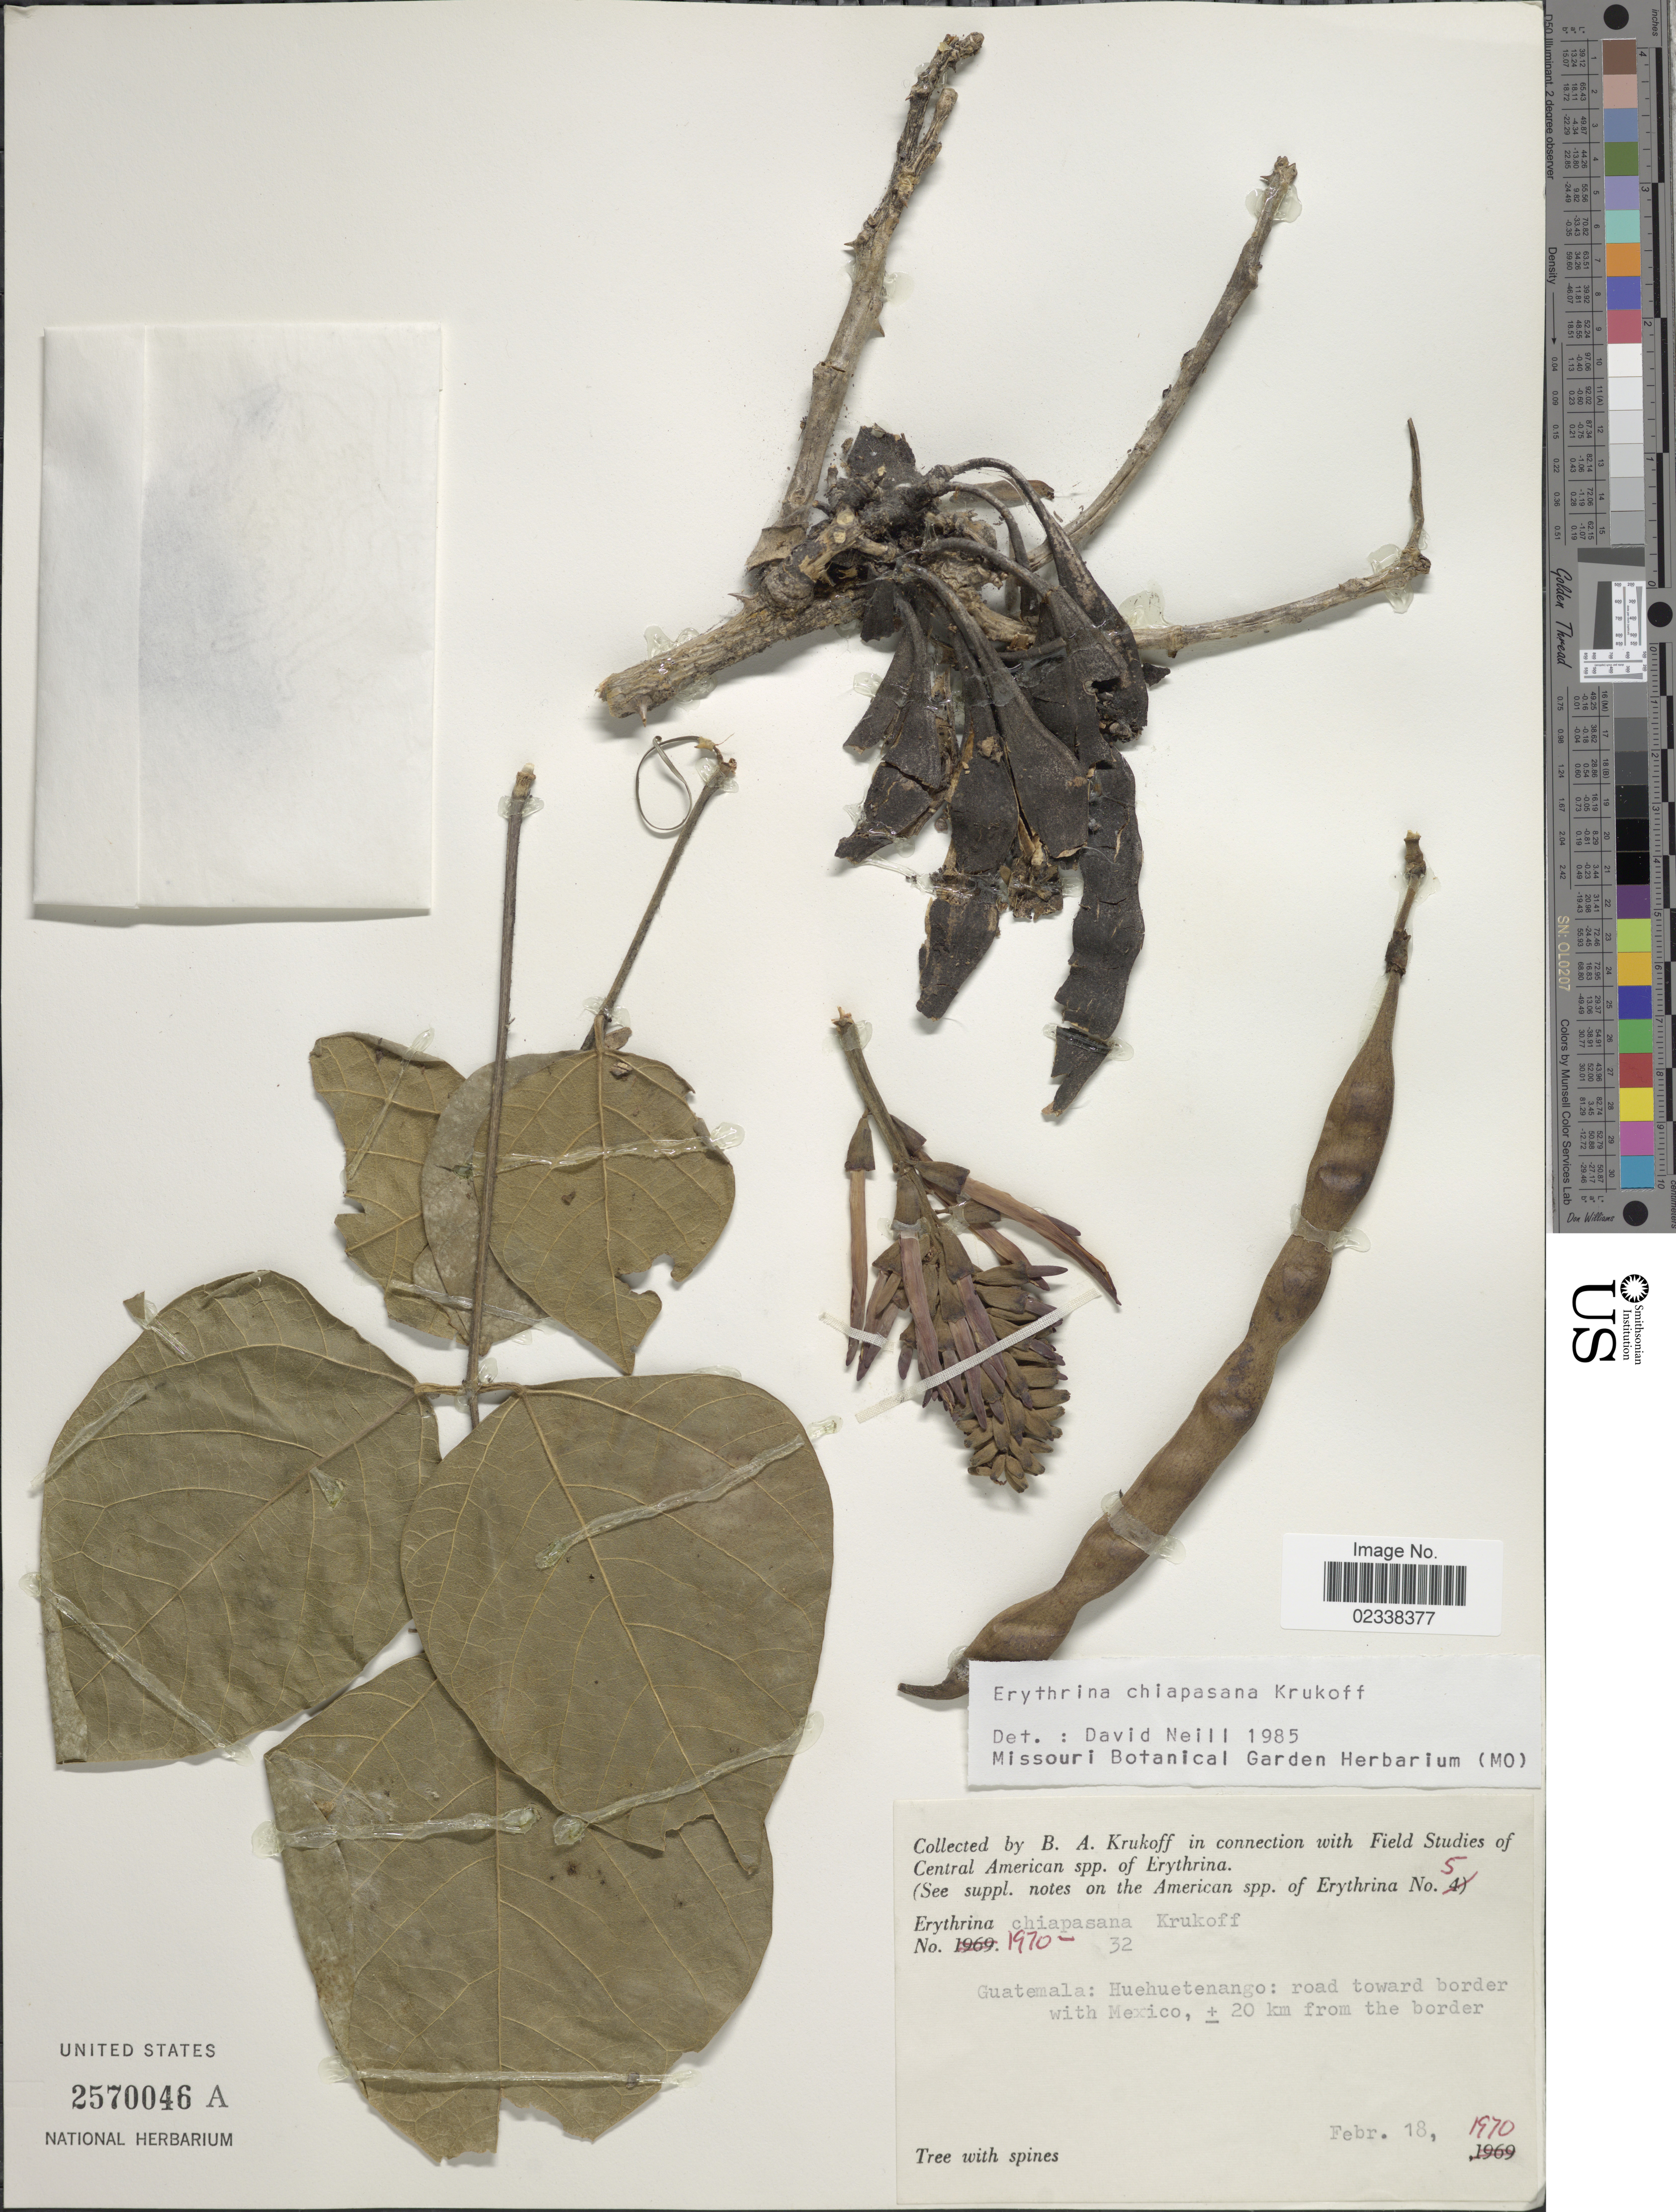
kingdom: Plantae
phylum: Tracheophyta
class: Magnoliopsida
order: Fabales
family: Fabaceae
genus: Erythrina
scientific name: Erythrina chiapasana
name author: Krukoff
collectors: B. A. Krukoff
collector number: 1970-32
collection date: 1970-02-18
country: Guatemala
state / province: Huehuetenango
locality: Road toward border with Mexico, ± 20 km from the border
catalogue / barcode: US 2570046A